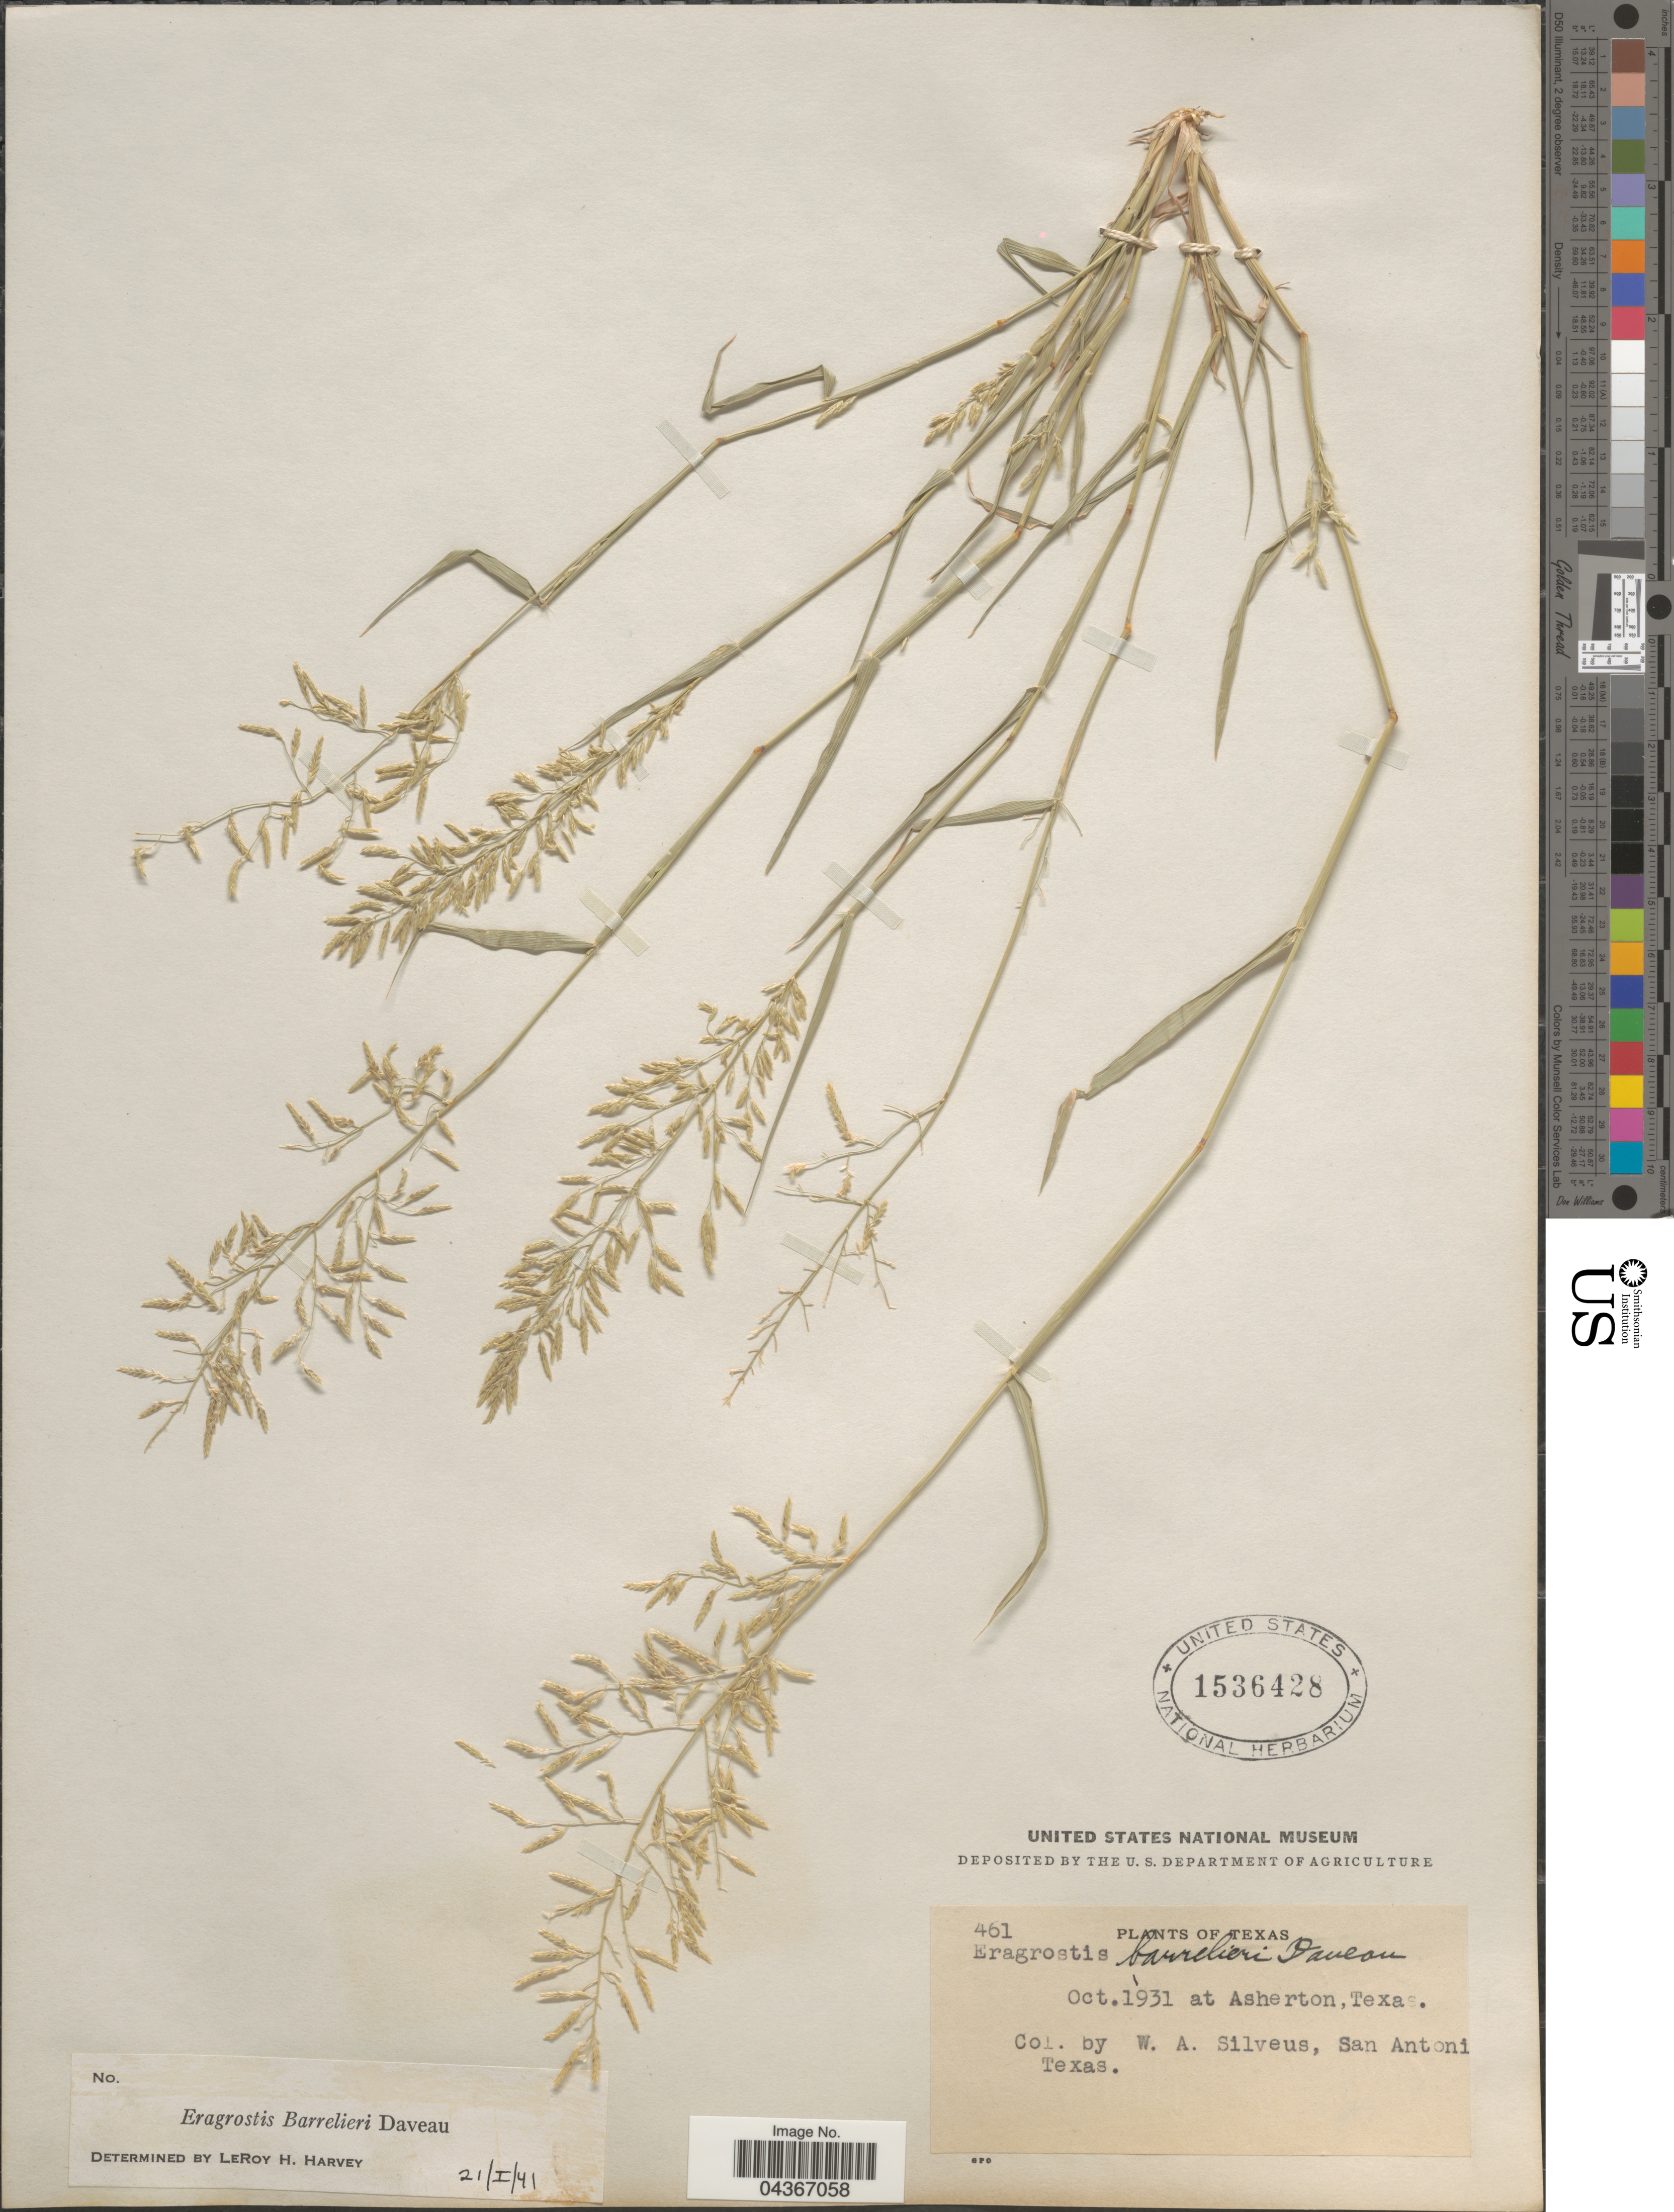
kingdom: Plantae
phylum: Tracheophyta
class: Liliopsida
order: Poales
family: Poaceae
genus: Eragrostis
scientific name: Eragrostis barrelieri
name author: Daveau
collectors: W. Silveus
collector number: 461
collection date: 1931-10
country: United States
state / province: Texas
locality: At Asherton.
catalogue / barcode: US 1536428